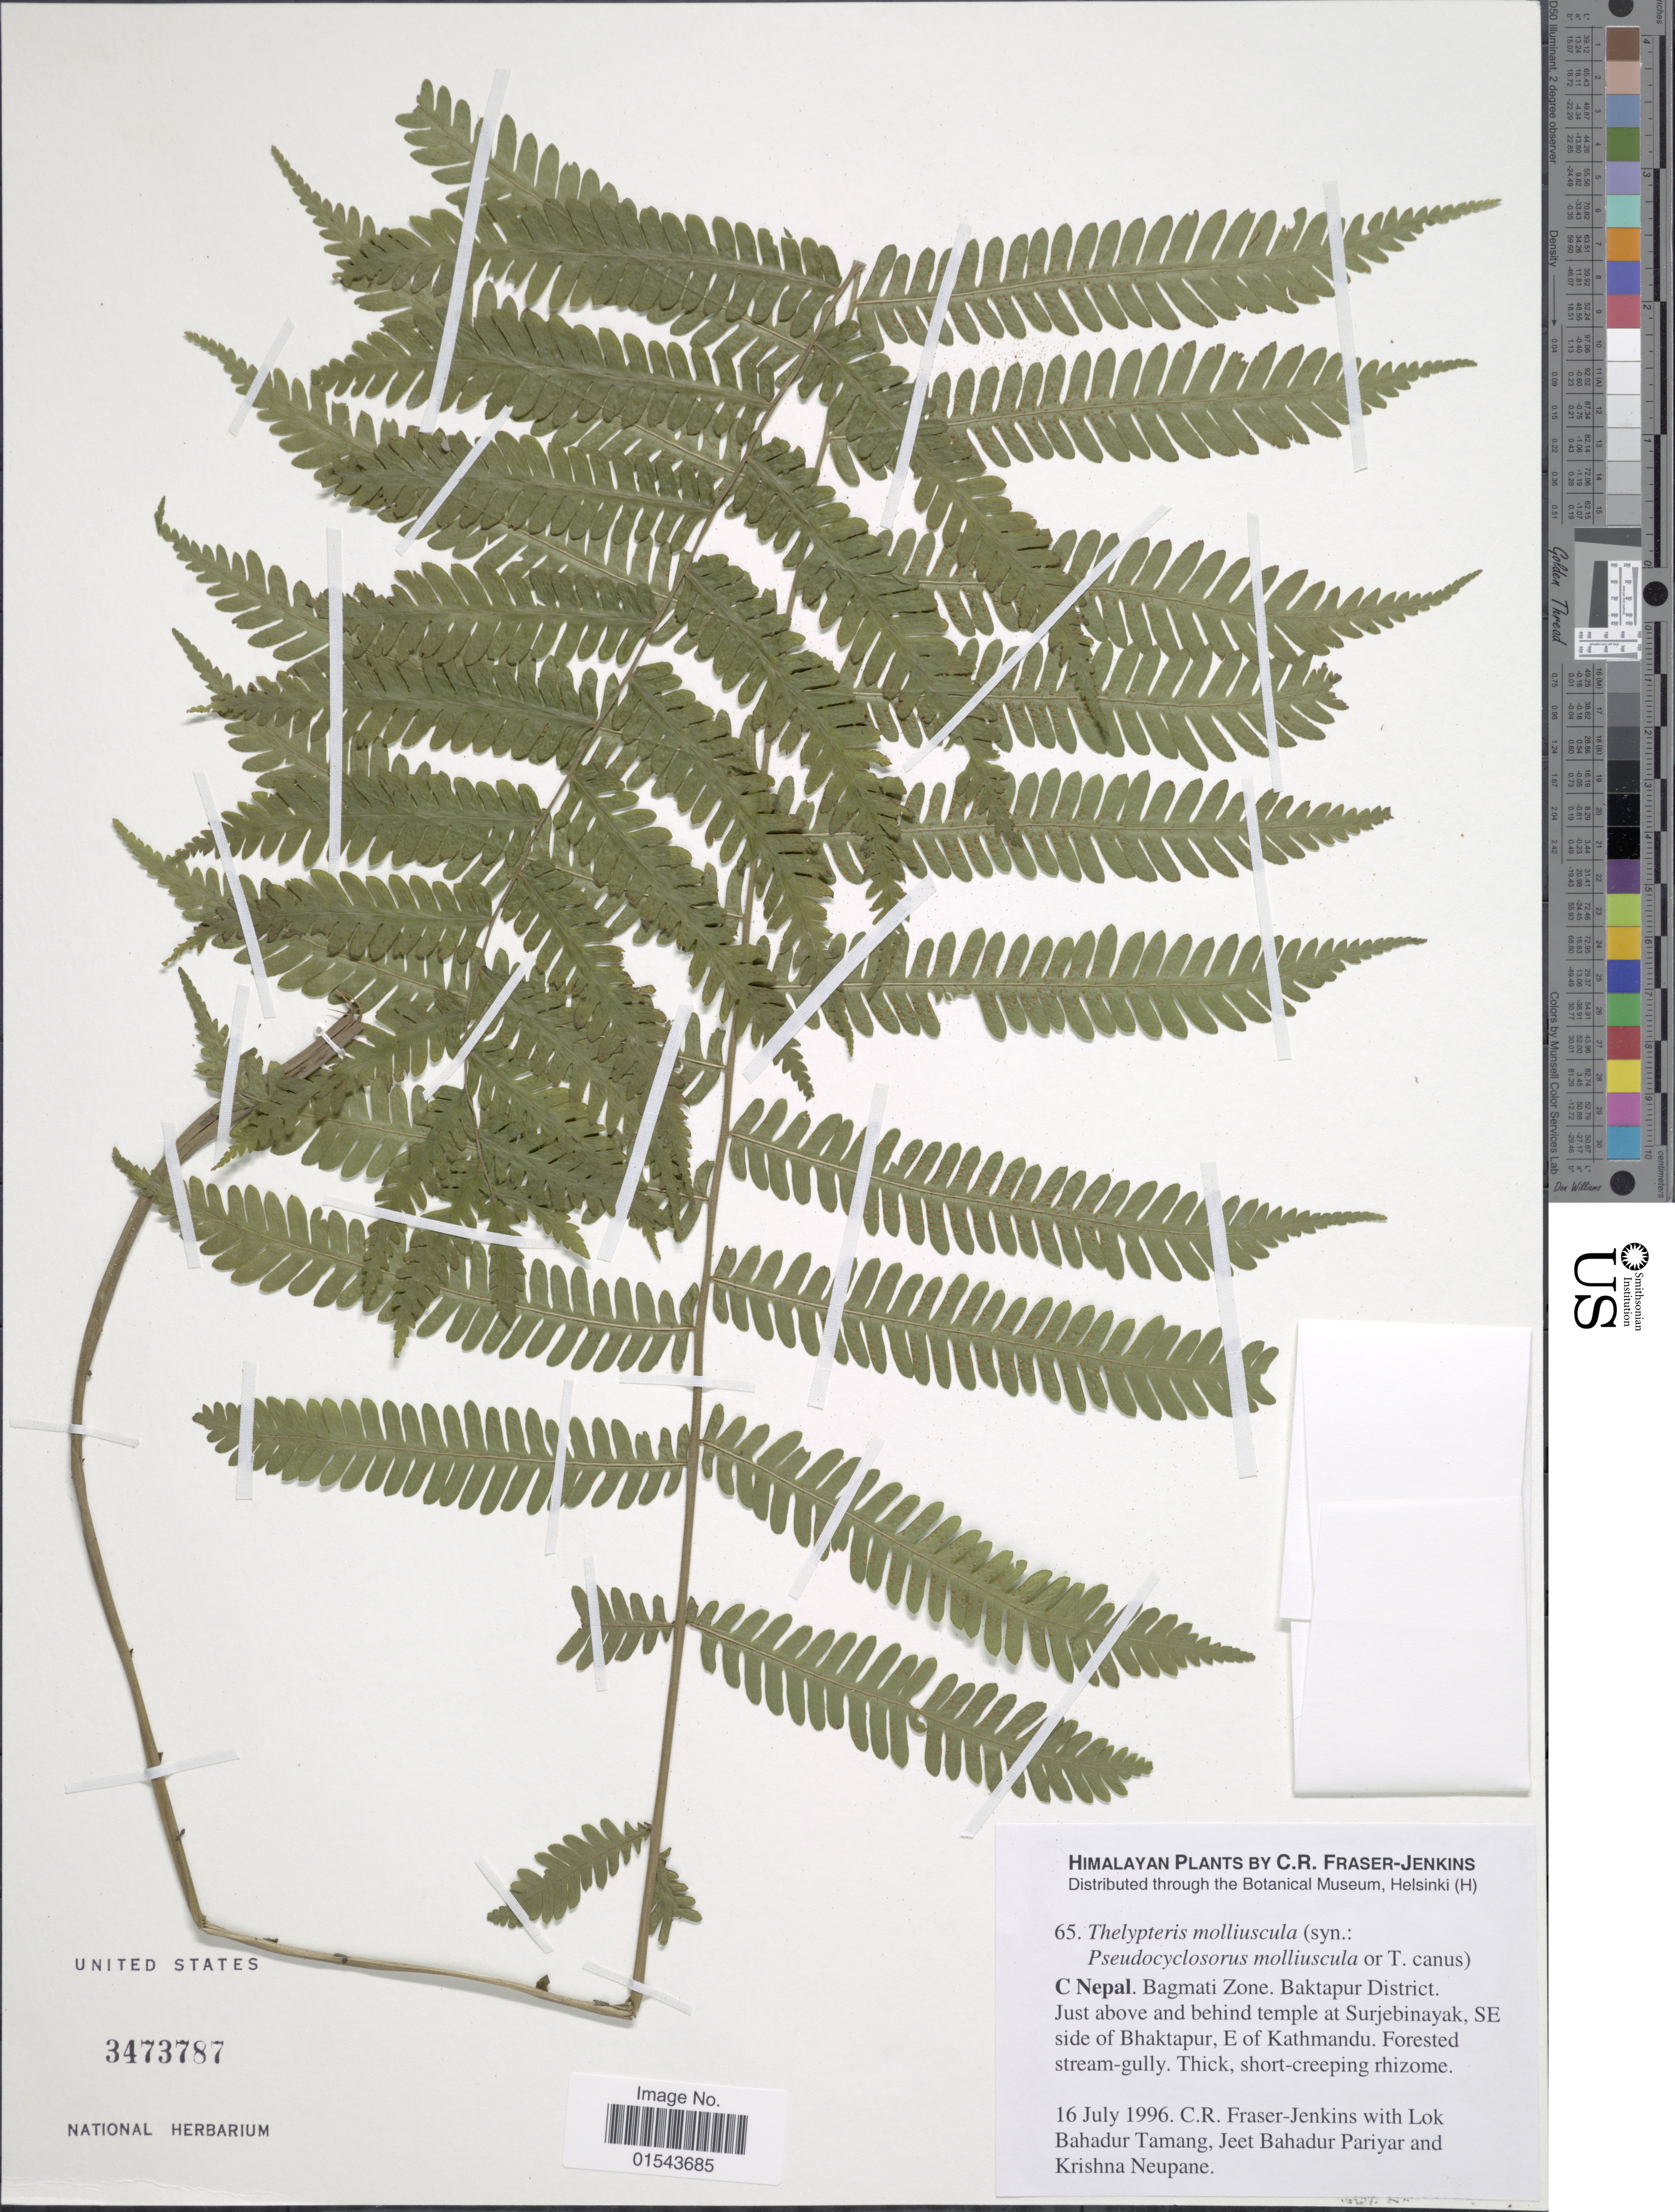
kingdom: Plantae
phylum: Tracheophyta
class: Polypodiopsida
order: Polypodiales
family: Thelypteridaceae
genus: Christella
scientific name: Christella molliuscula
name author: (Wall.) Holttum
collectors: C. R. Fraser-Jenkins, L. Tamang, J. Pariyar & K. Neupane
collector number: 65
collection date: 1996-07-16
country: Nepal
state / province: Bagmati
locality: Himalaya, C Nepal. Bagmati Zone. Baktapur District. Just above and behind temple at Surjebinayak, SE side of Bhaktapur, E of Kathmandu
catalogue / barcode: US 3473787